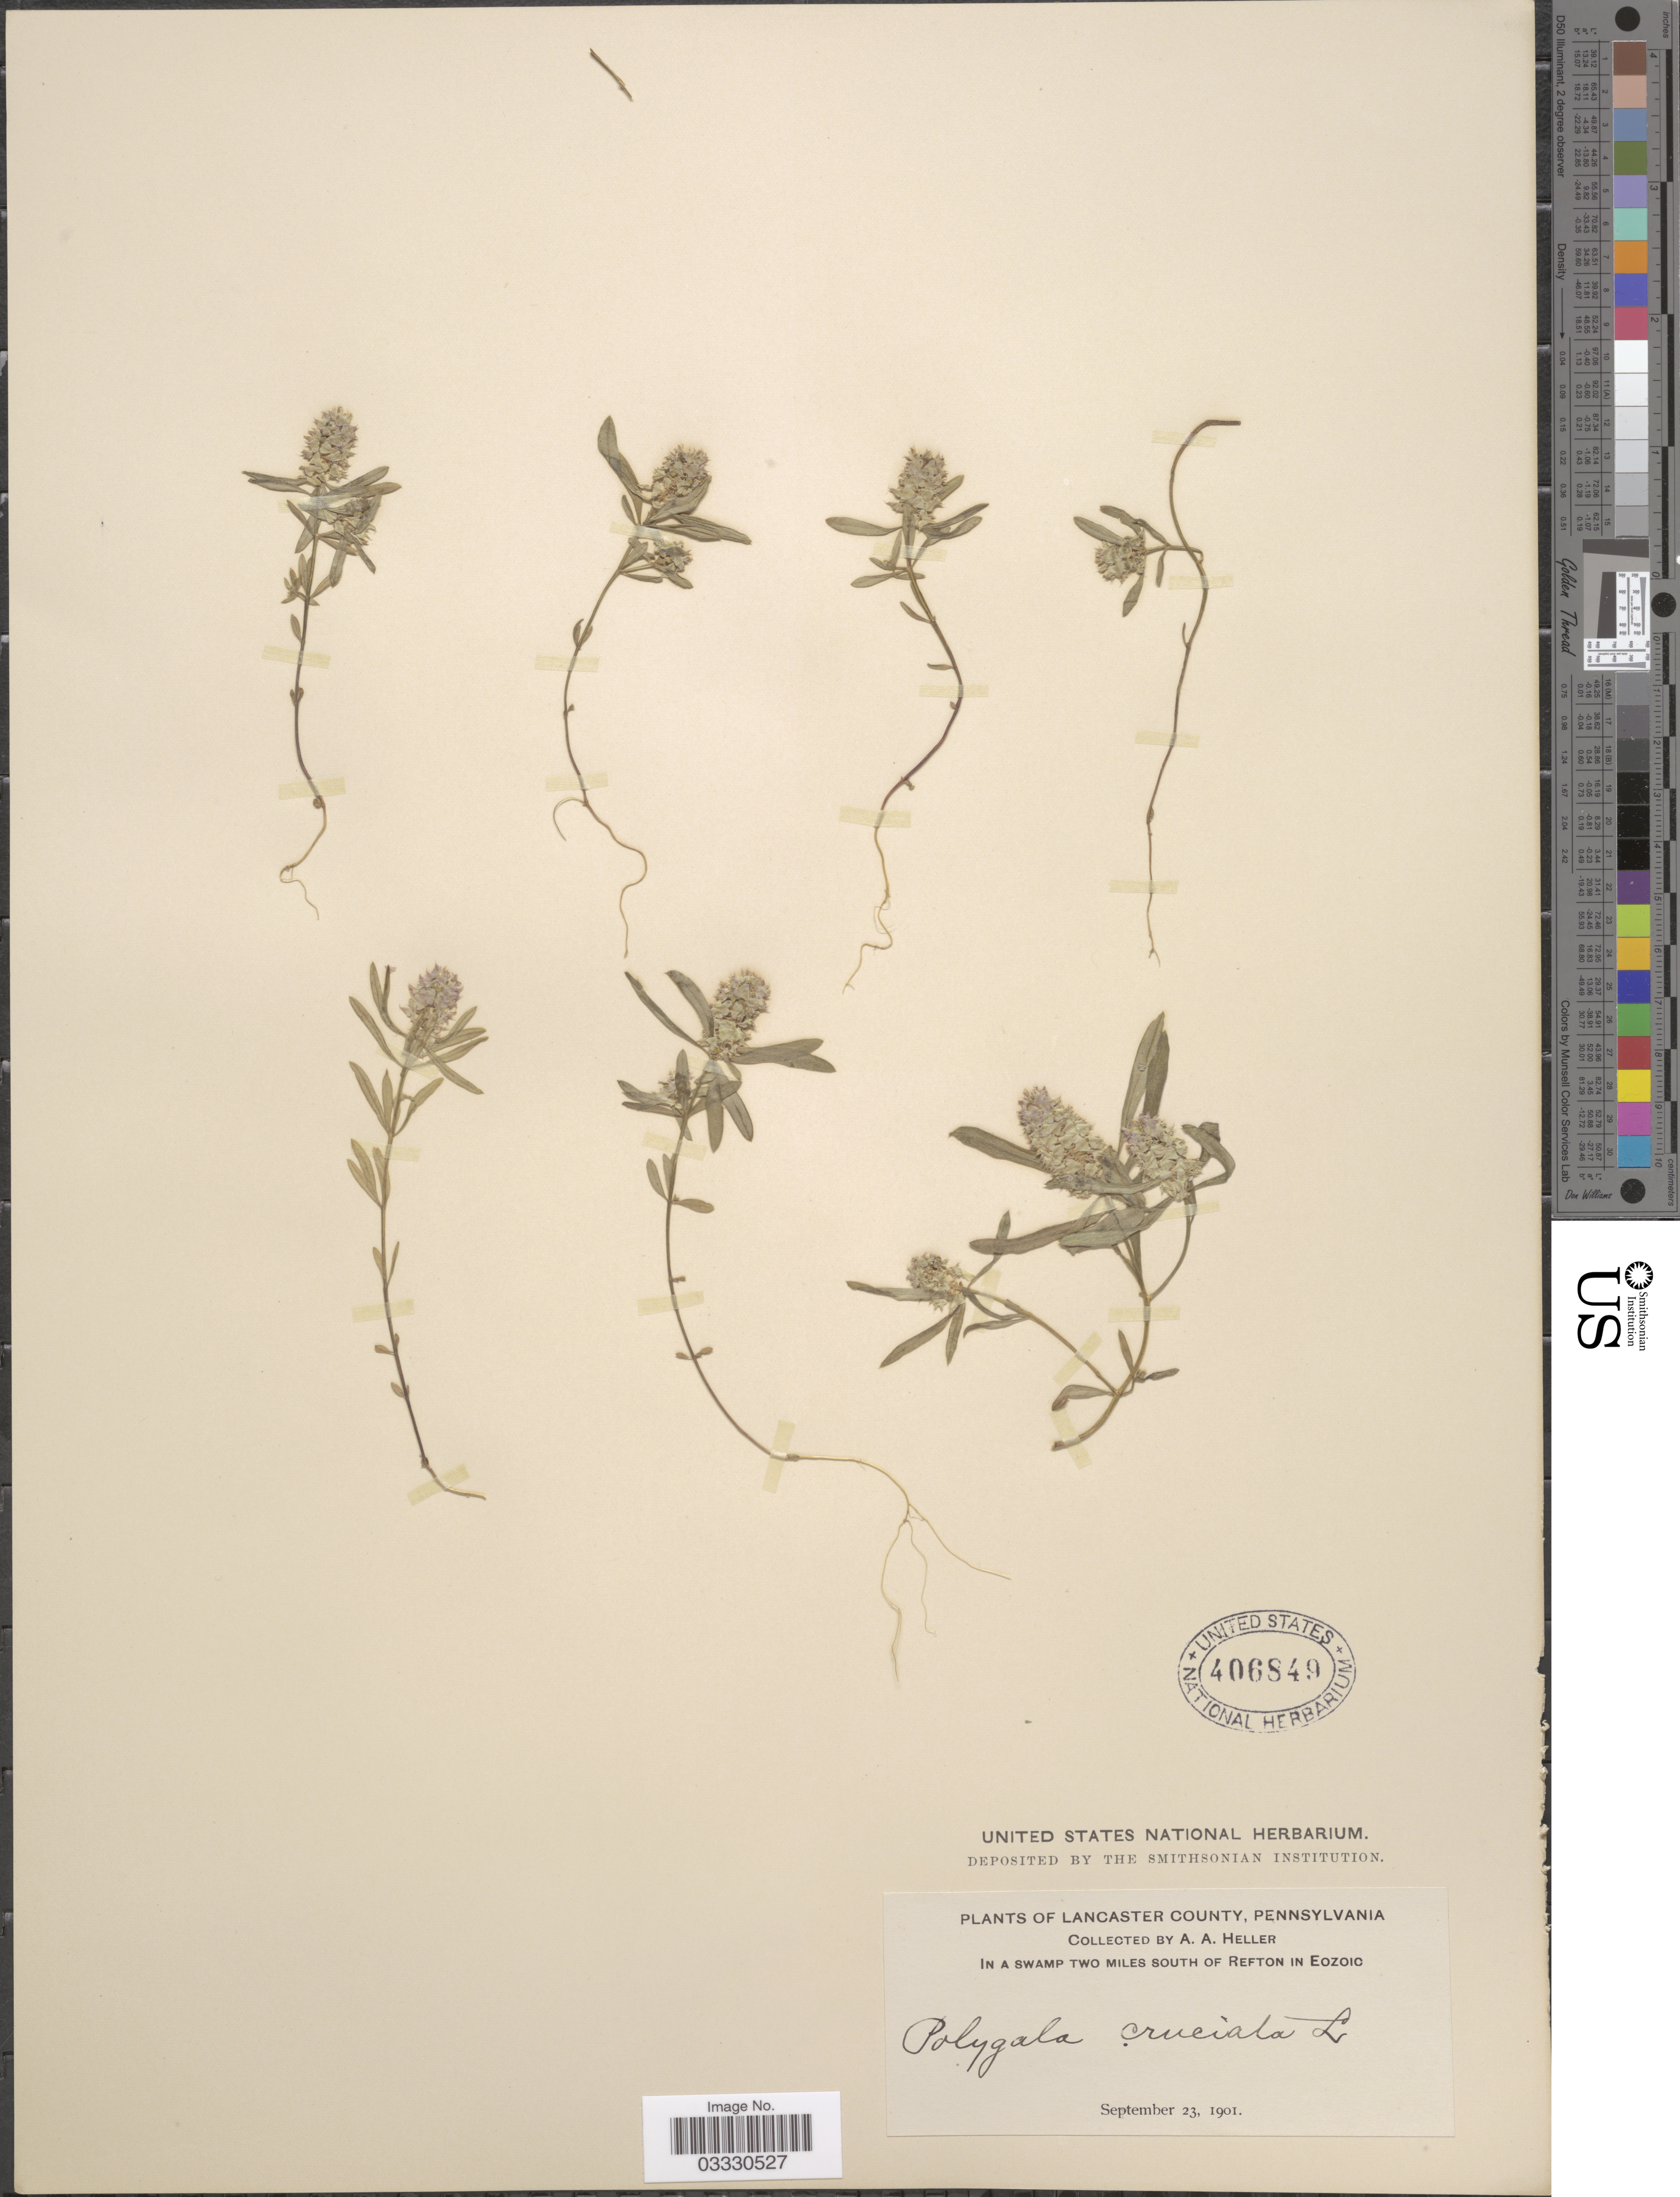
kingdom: Plantae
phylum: Tracheophyta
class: Magnoliopsida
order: Fabales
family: Polygalaceae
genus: Polygala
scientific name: Polygala cruciata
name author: L.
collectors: A. A. Heller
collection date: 1901-09-23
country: United States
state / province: Pennsylvania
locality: Lancaster County. In a swamp two miles south of Refton in Eozoic.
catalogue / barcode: US 406849